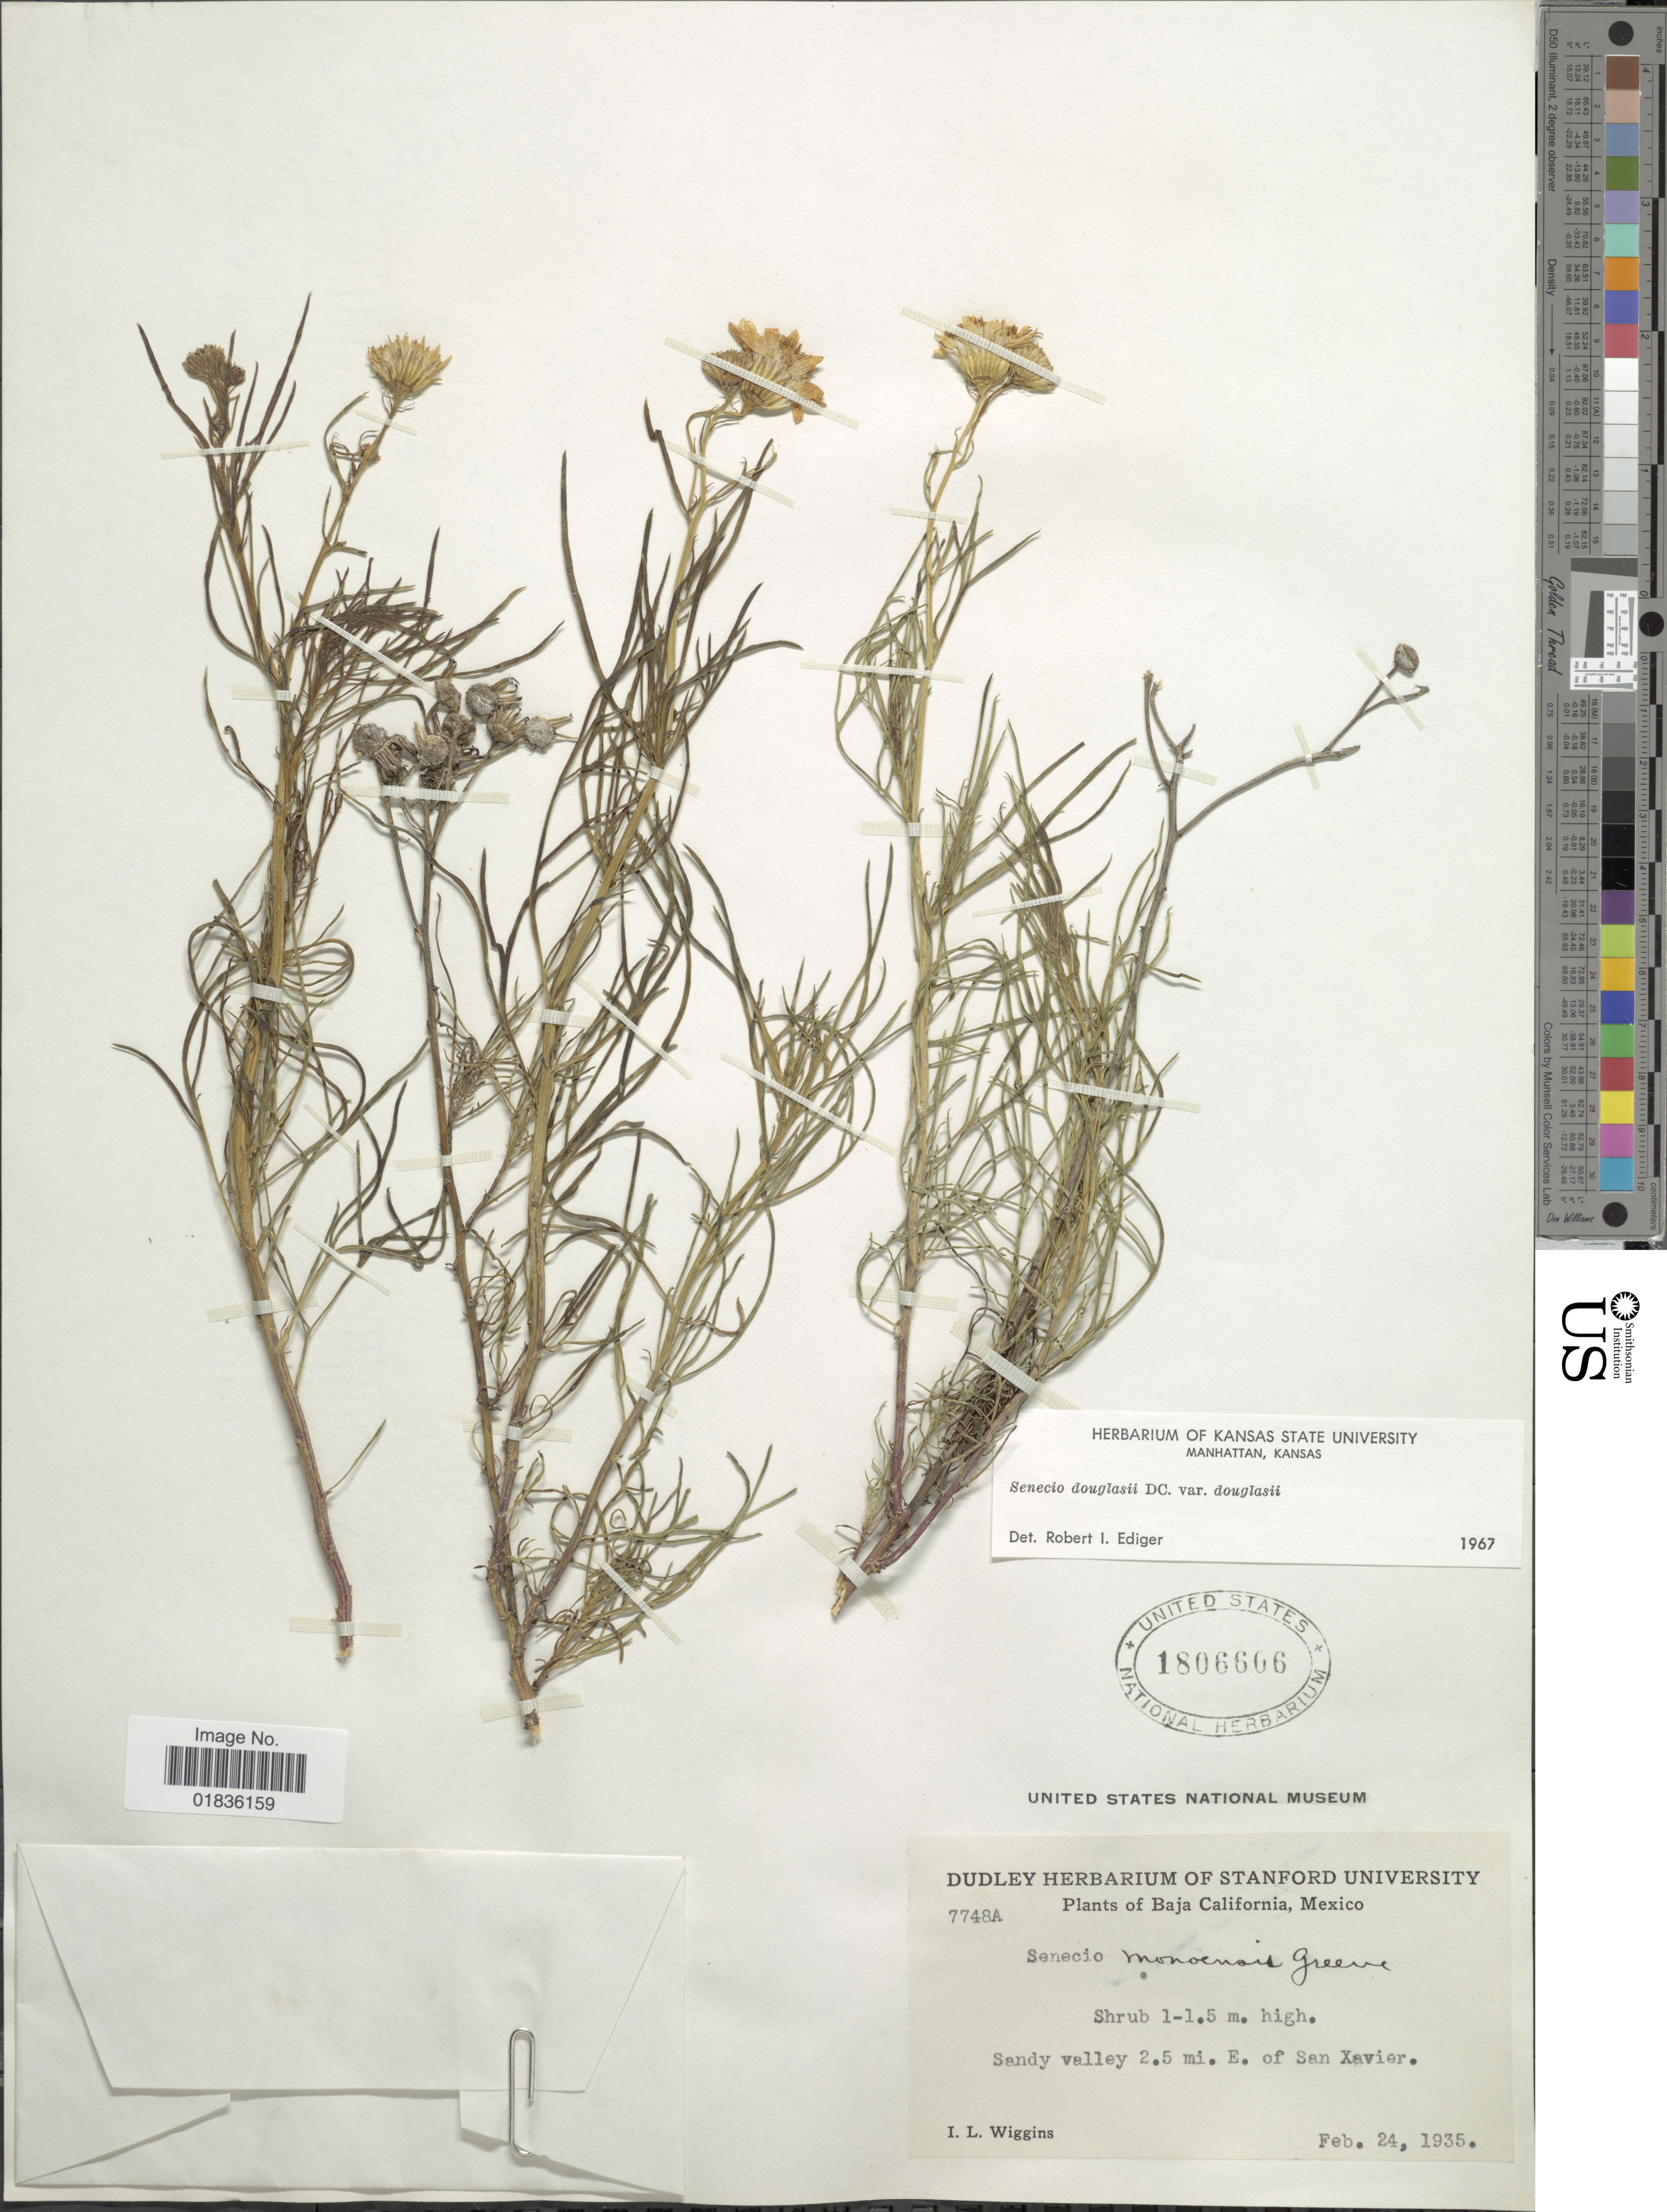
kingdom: Plantae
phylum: Tracheophyta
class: Magnoliopsida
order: Asterales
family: Asteraceae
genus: Senecio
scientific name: Senecio flaccidus var. douglasii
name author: (DC.) B.L. Turner & T.M. Barkley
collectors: I. L. Wiggins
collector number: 7748A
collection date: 1935-02-24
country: Mexico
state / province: Baja California Sur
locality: Sandy valley 2.5 mi. E. of San Xavier.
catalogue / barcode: US 1806606